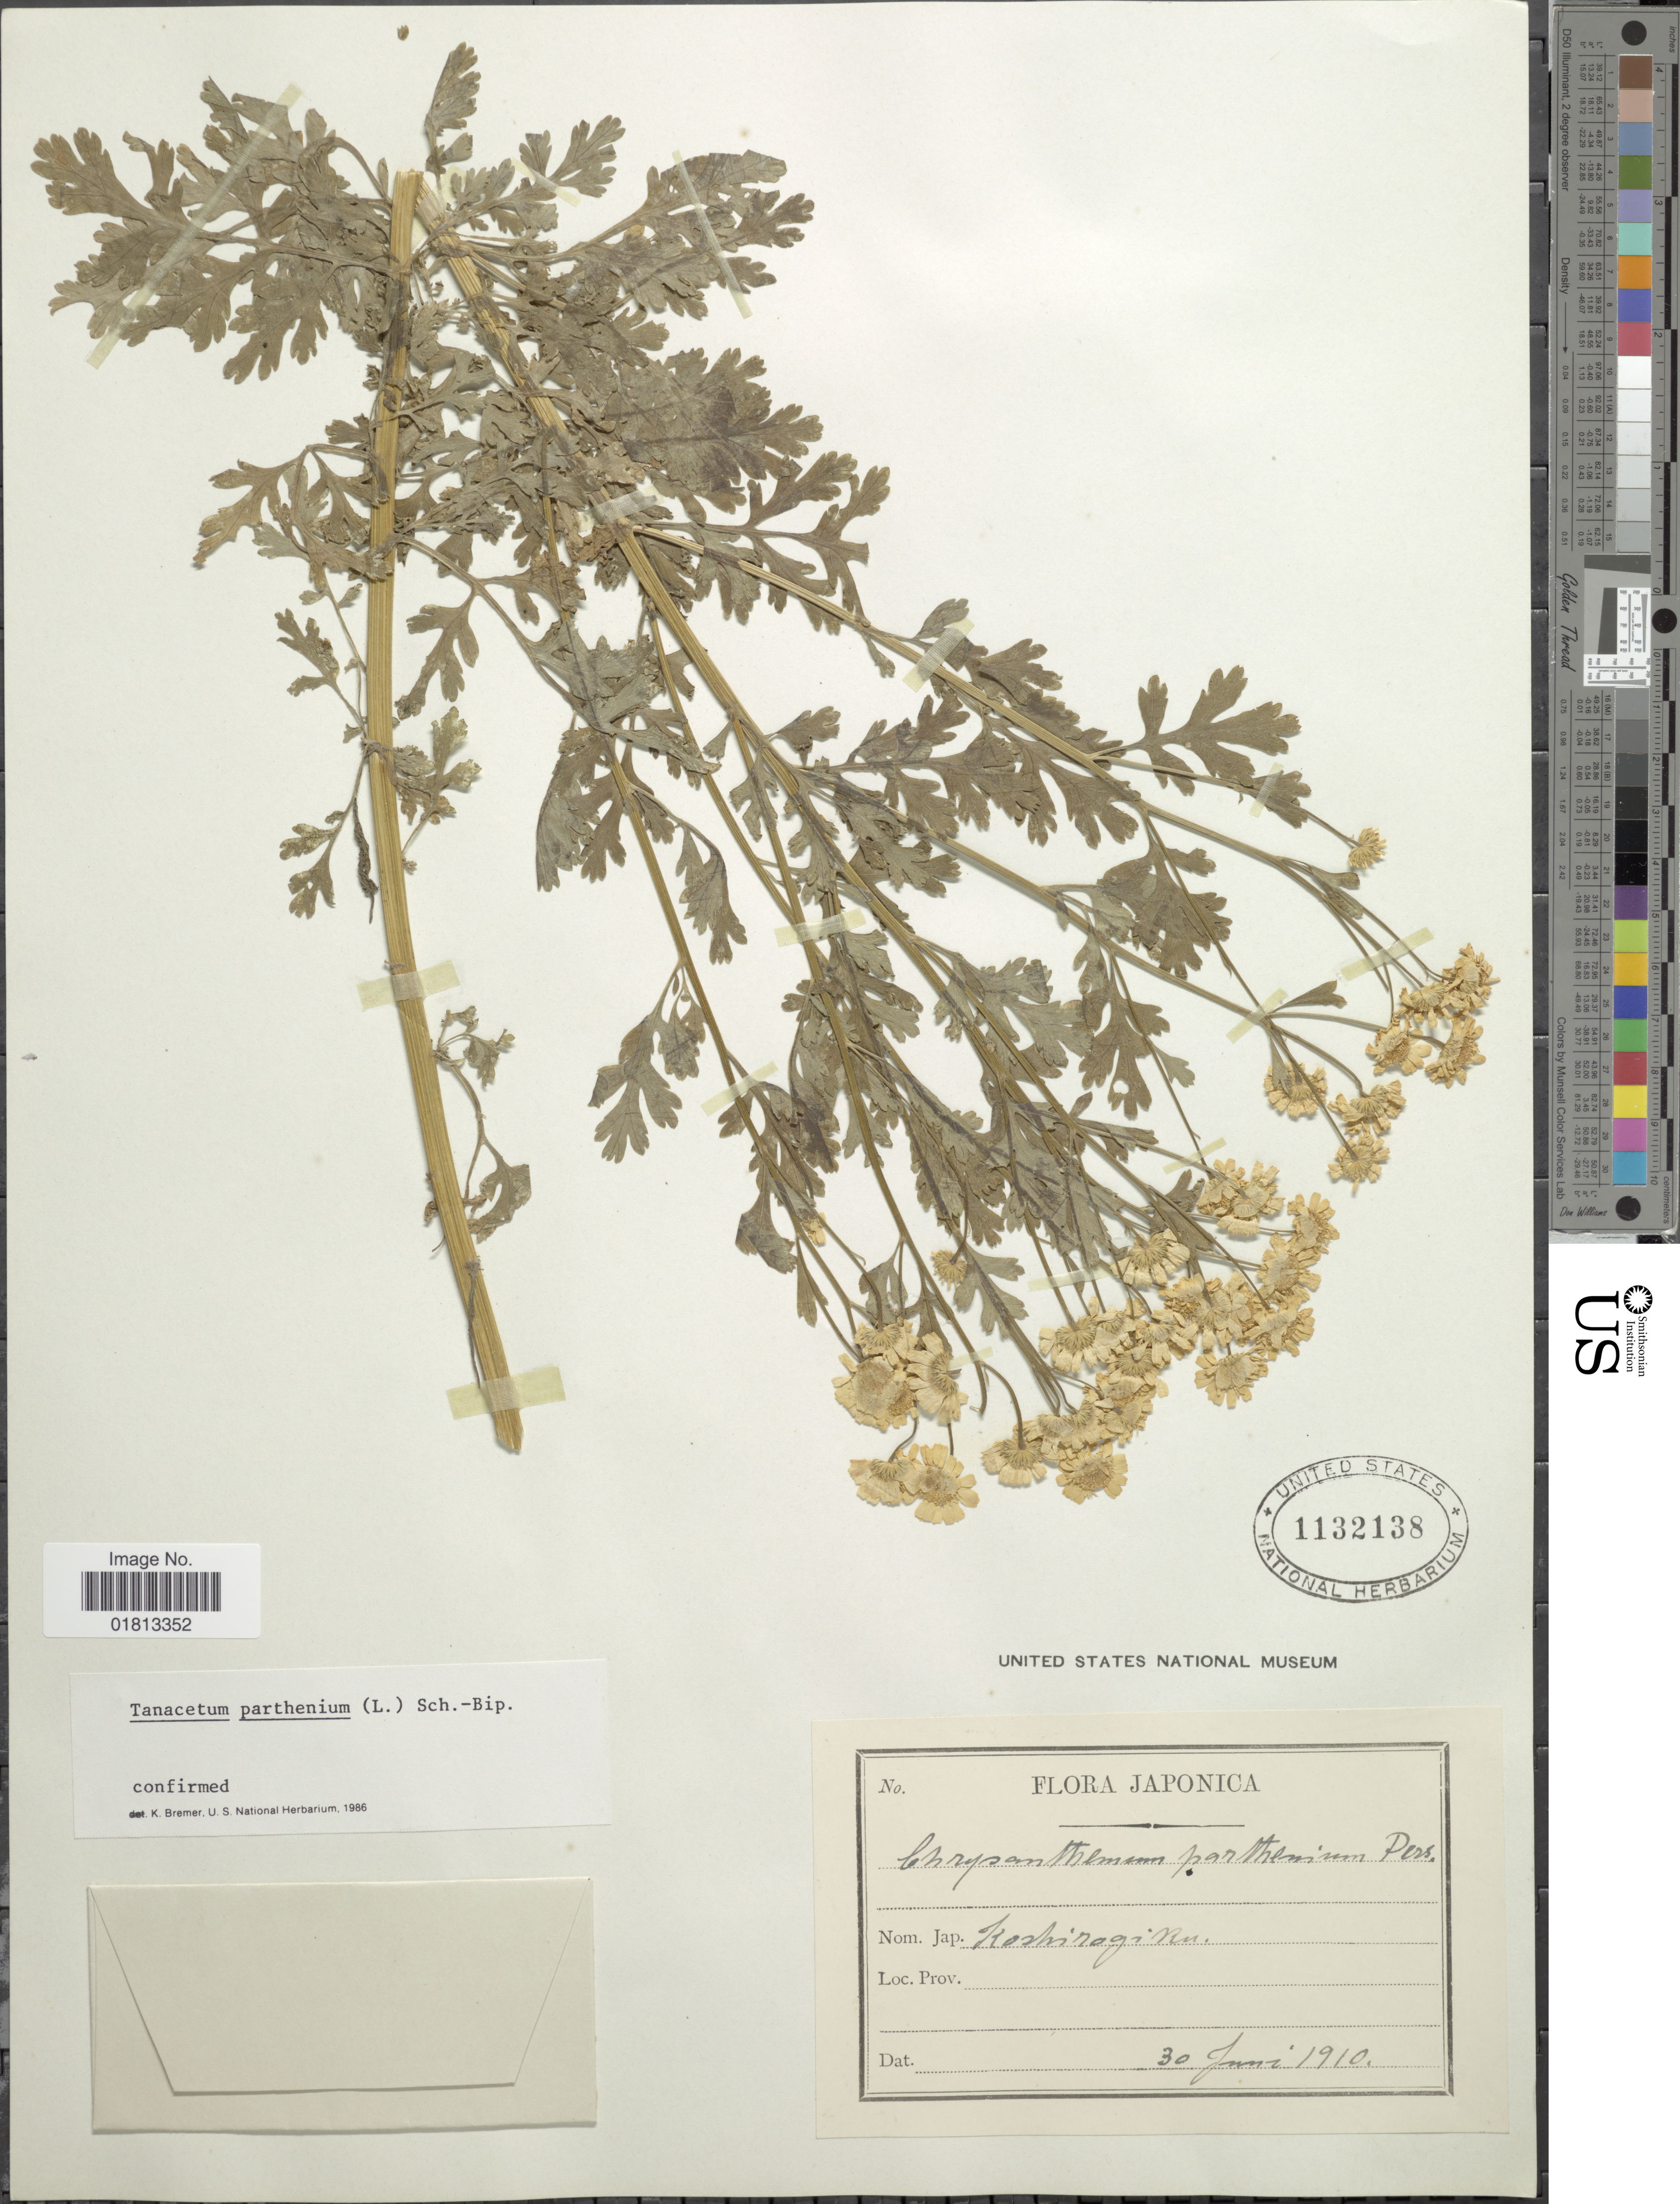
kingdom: Plantae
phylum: Tracheophyta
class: Magnoliopsida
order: Asterales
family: Asteraceae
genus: Tanacetum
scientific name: Tanacetum parthenium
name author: (L.) Sch. Bip.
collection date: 1910-06-30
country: Japan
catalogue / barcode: US 1132138